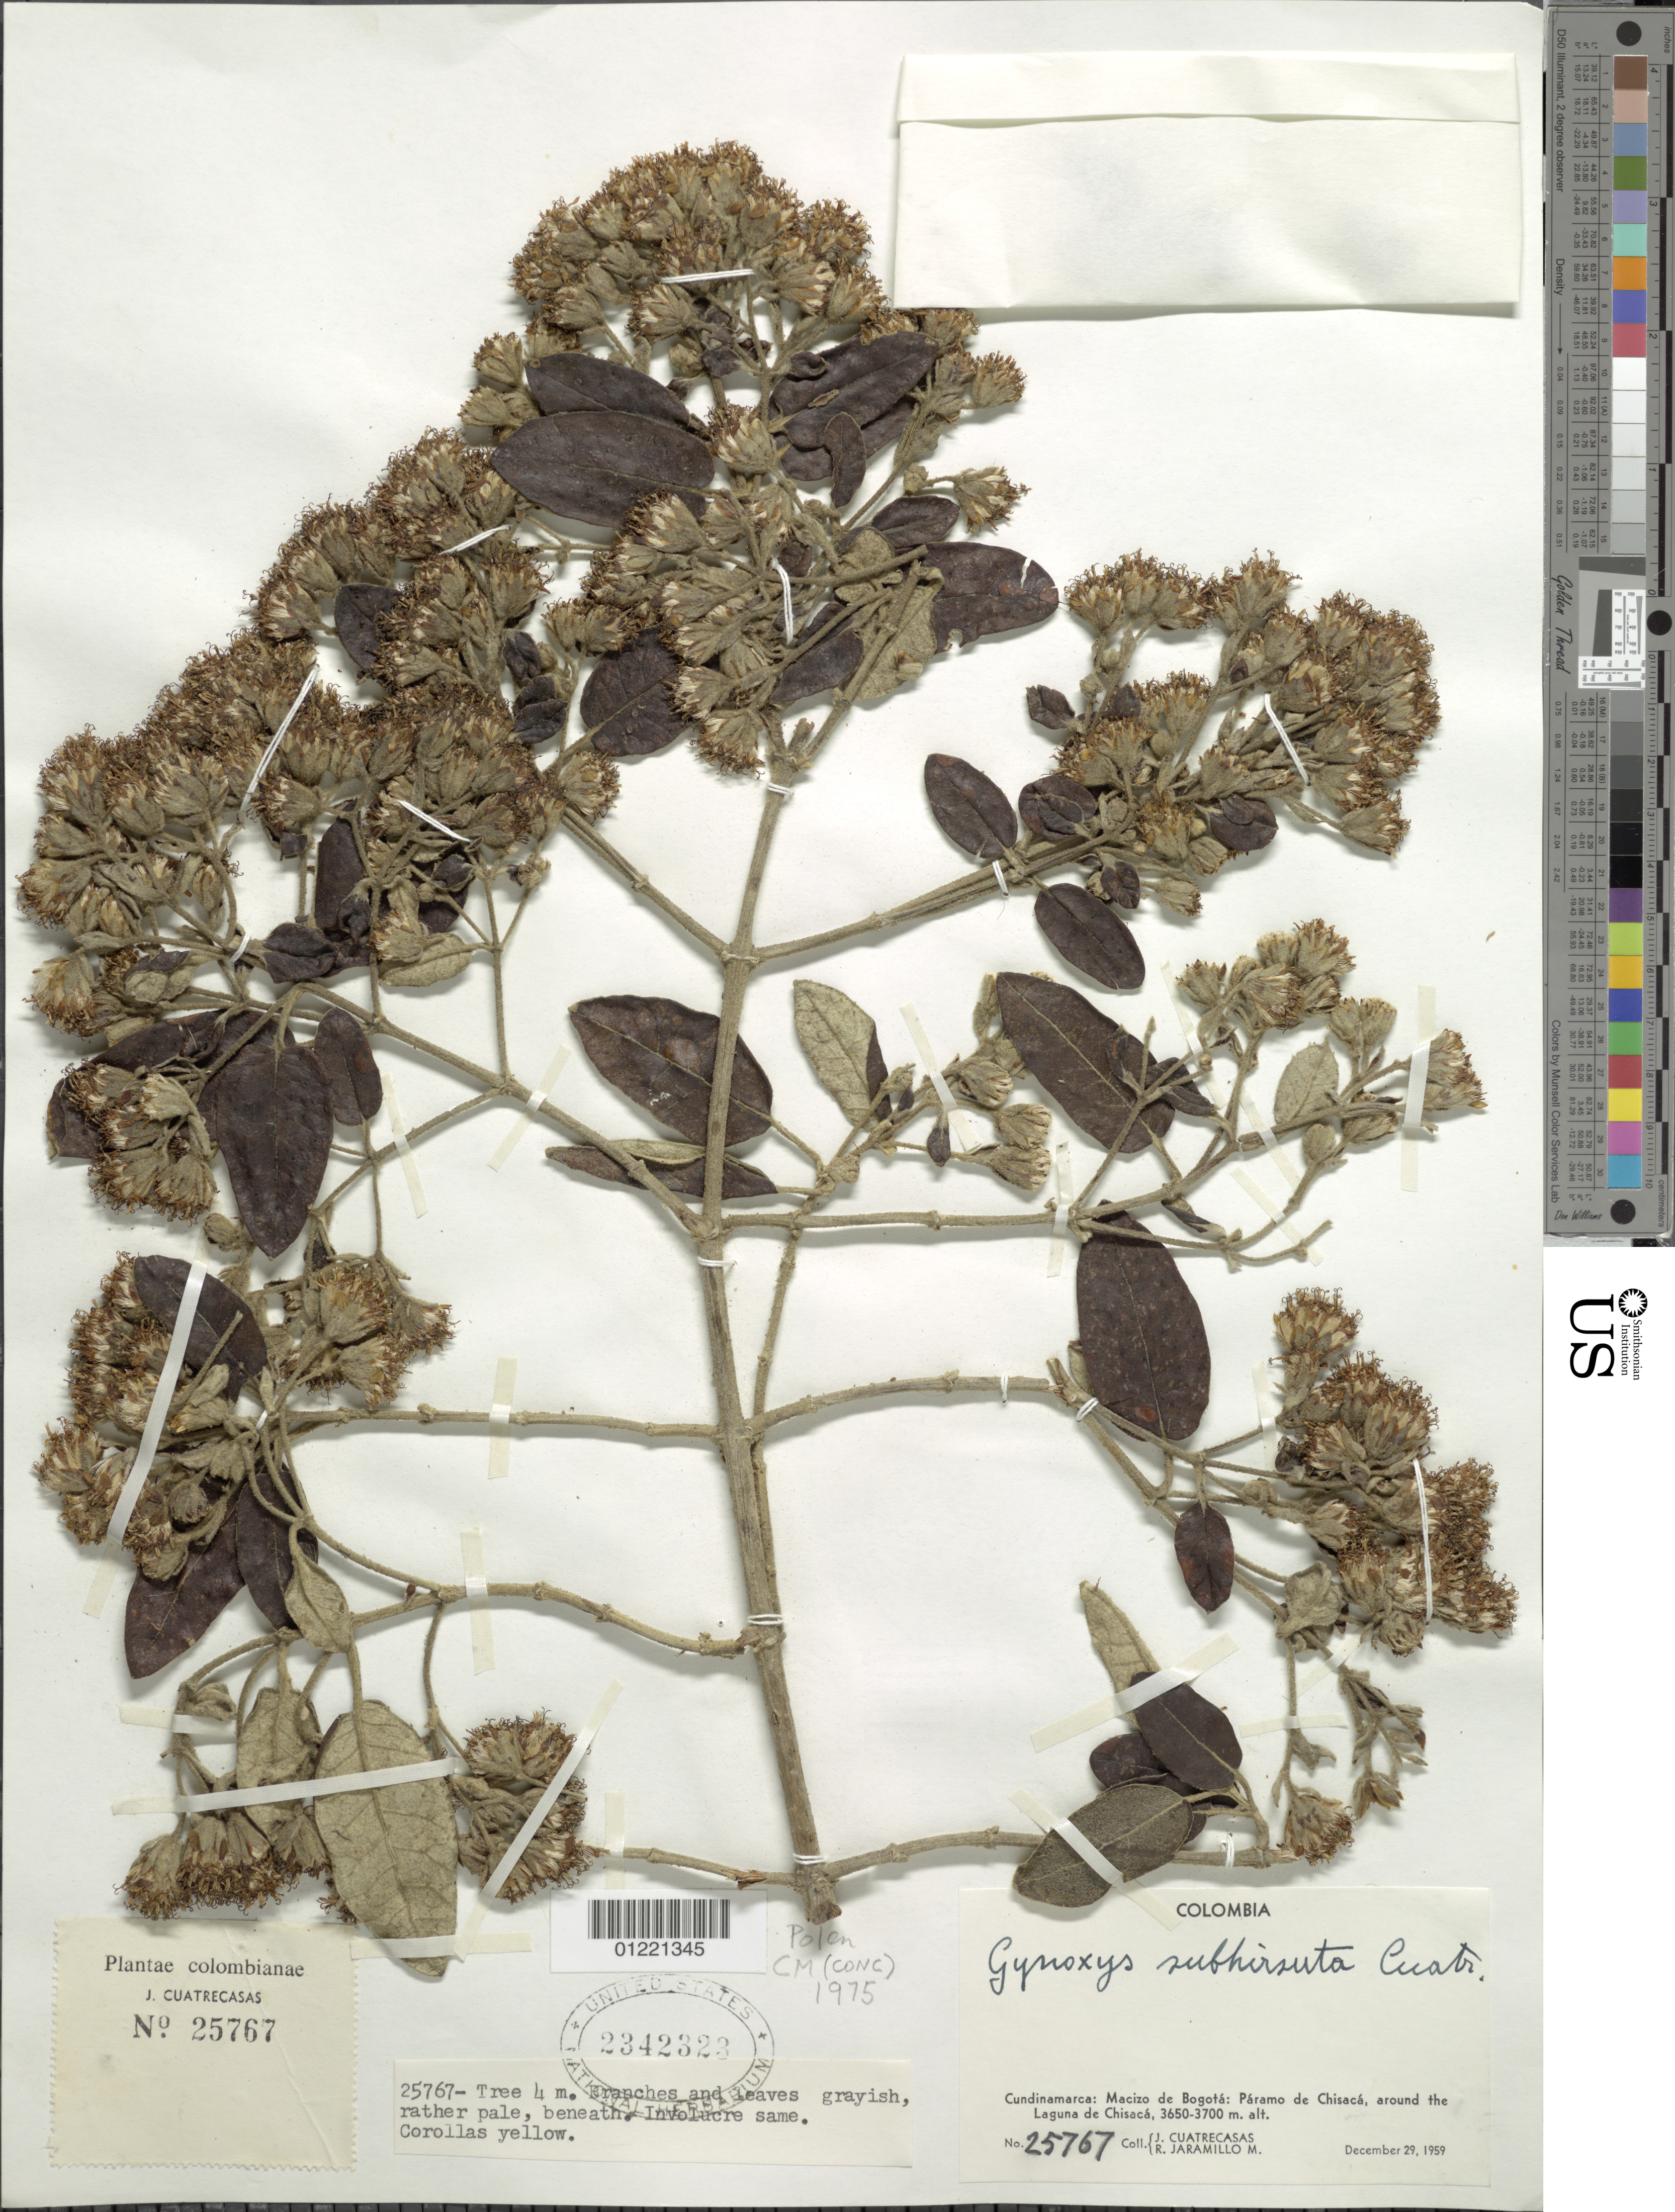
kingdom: Plantae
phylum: Tracheophyta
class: Magnoliopsida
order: Asterales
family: Asteraceae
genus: Gynoxys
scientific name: Gynoxys subhirsuta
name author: Cuatrec.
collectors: J. Cuatrecasas & R. Jaramillo M.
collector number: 25767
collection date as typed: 29 Dec 1959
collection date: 1959-12-29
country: Colombia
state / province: Cundinamarca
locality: Macizo de Bogotá, Páramo de Chisacá, around Laguna de Chisacá.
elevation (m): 3650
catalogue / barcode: US 2342323